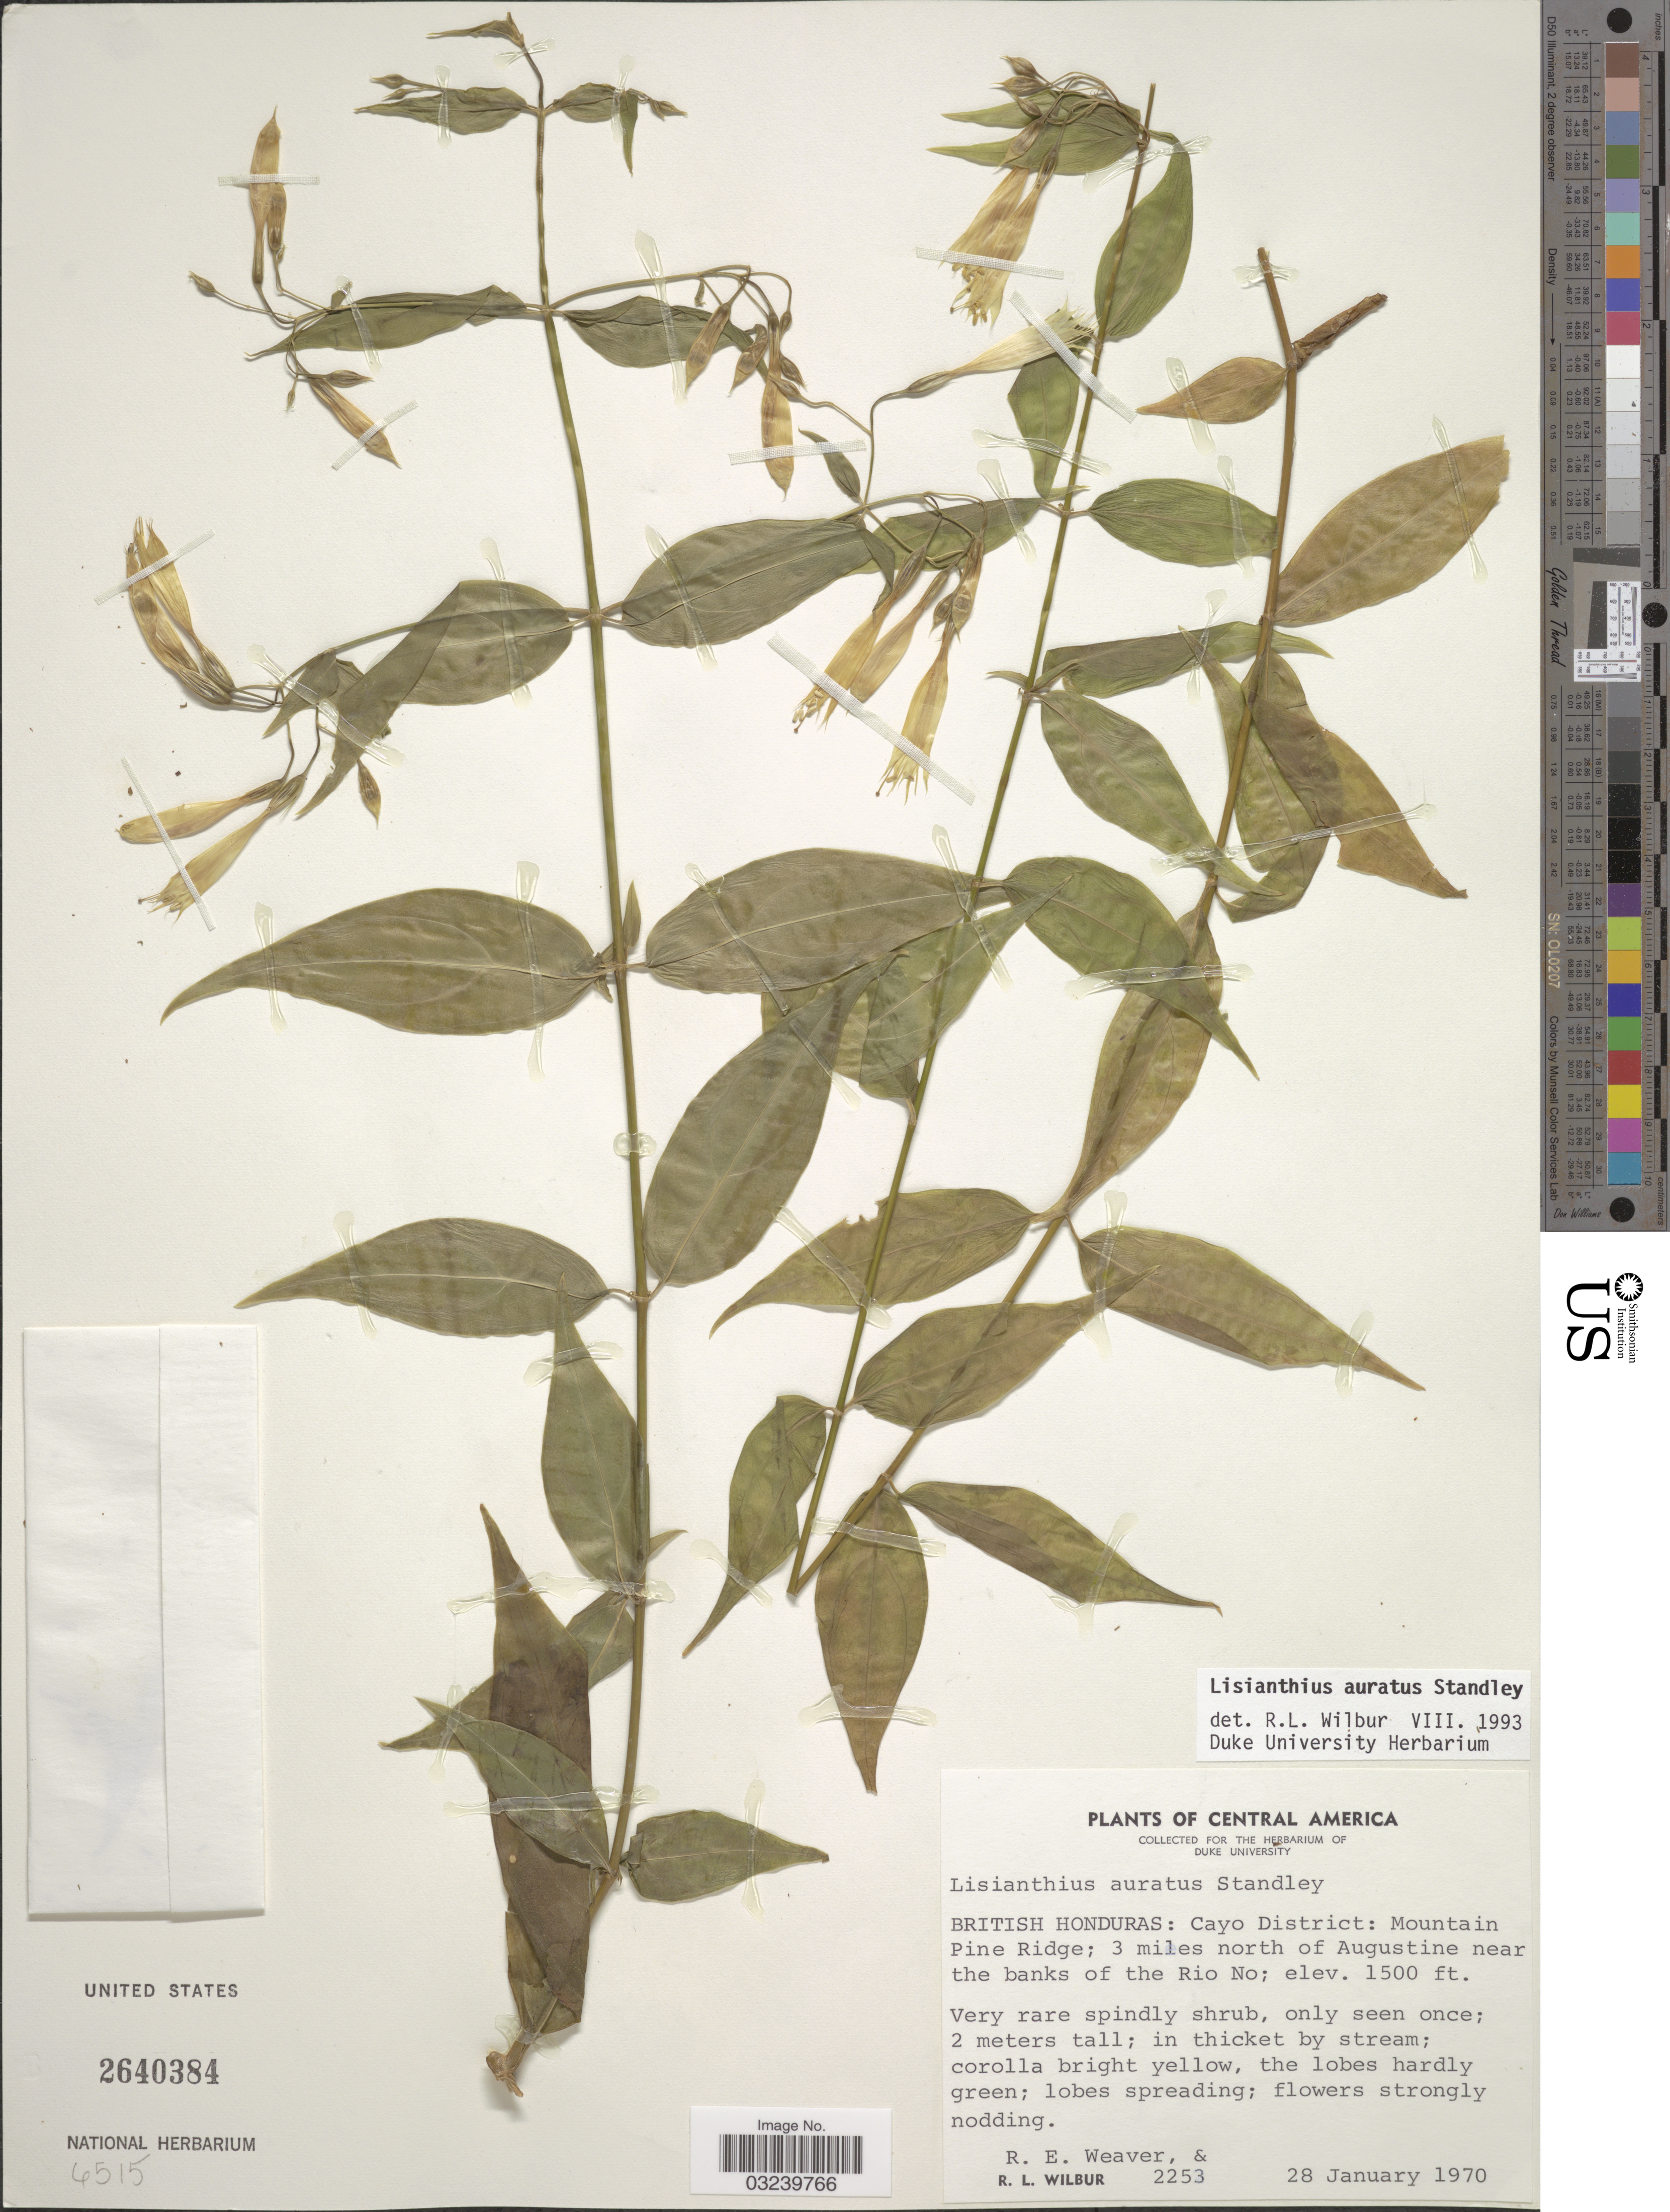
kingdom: Plantae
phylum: Tracheophyta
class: Magnoliopsida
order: Gentianales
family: Gentianaceae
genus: Lisianthius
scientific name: Lisianthius auratus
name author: Standl.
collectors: R. E. Weaver & R. L. Wilbur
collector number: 2253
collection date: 1970-01-28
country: Belize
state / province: Cayo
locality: British Honduras: Cayo District: Mountain Pine Ridge; 3 miles north of Augustine near the banks of the Rio No.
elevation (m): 457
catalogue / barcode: US 2640384